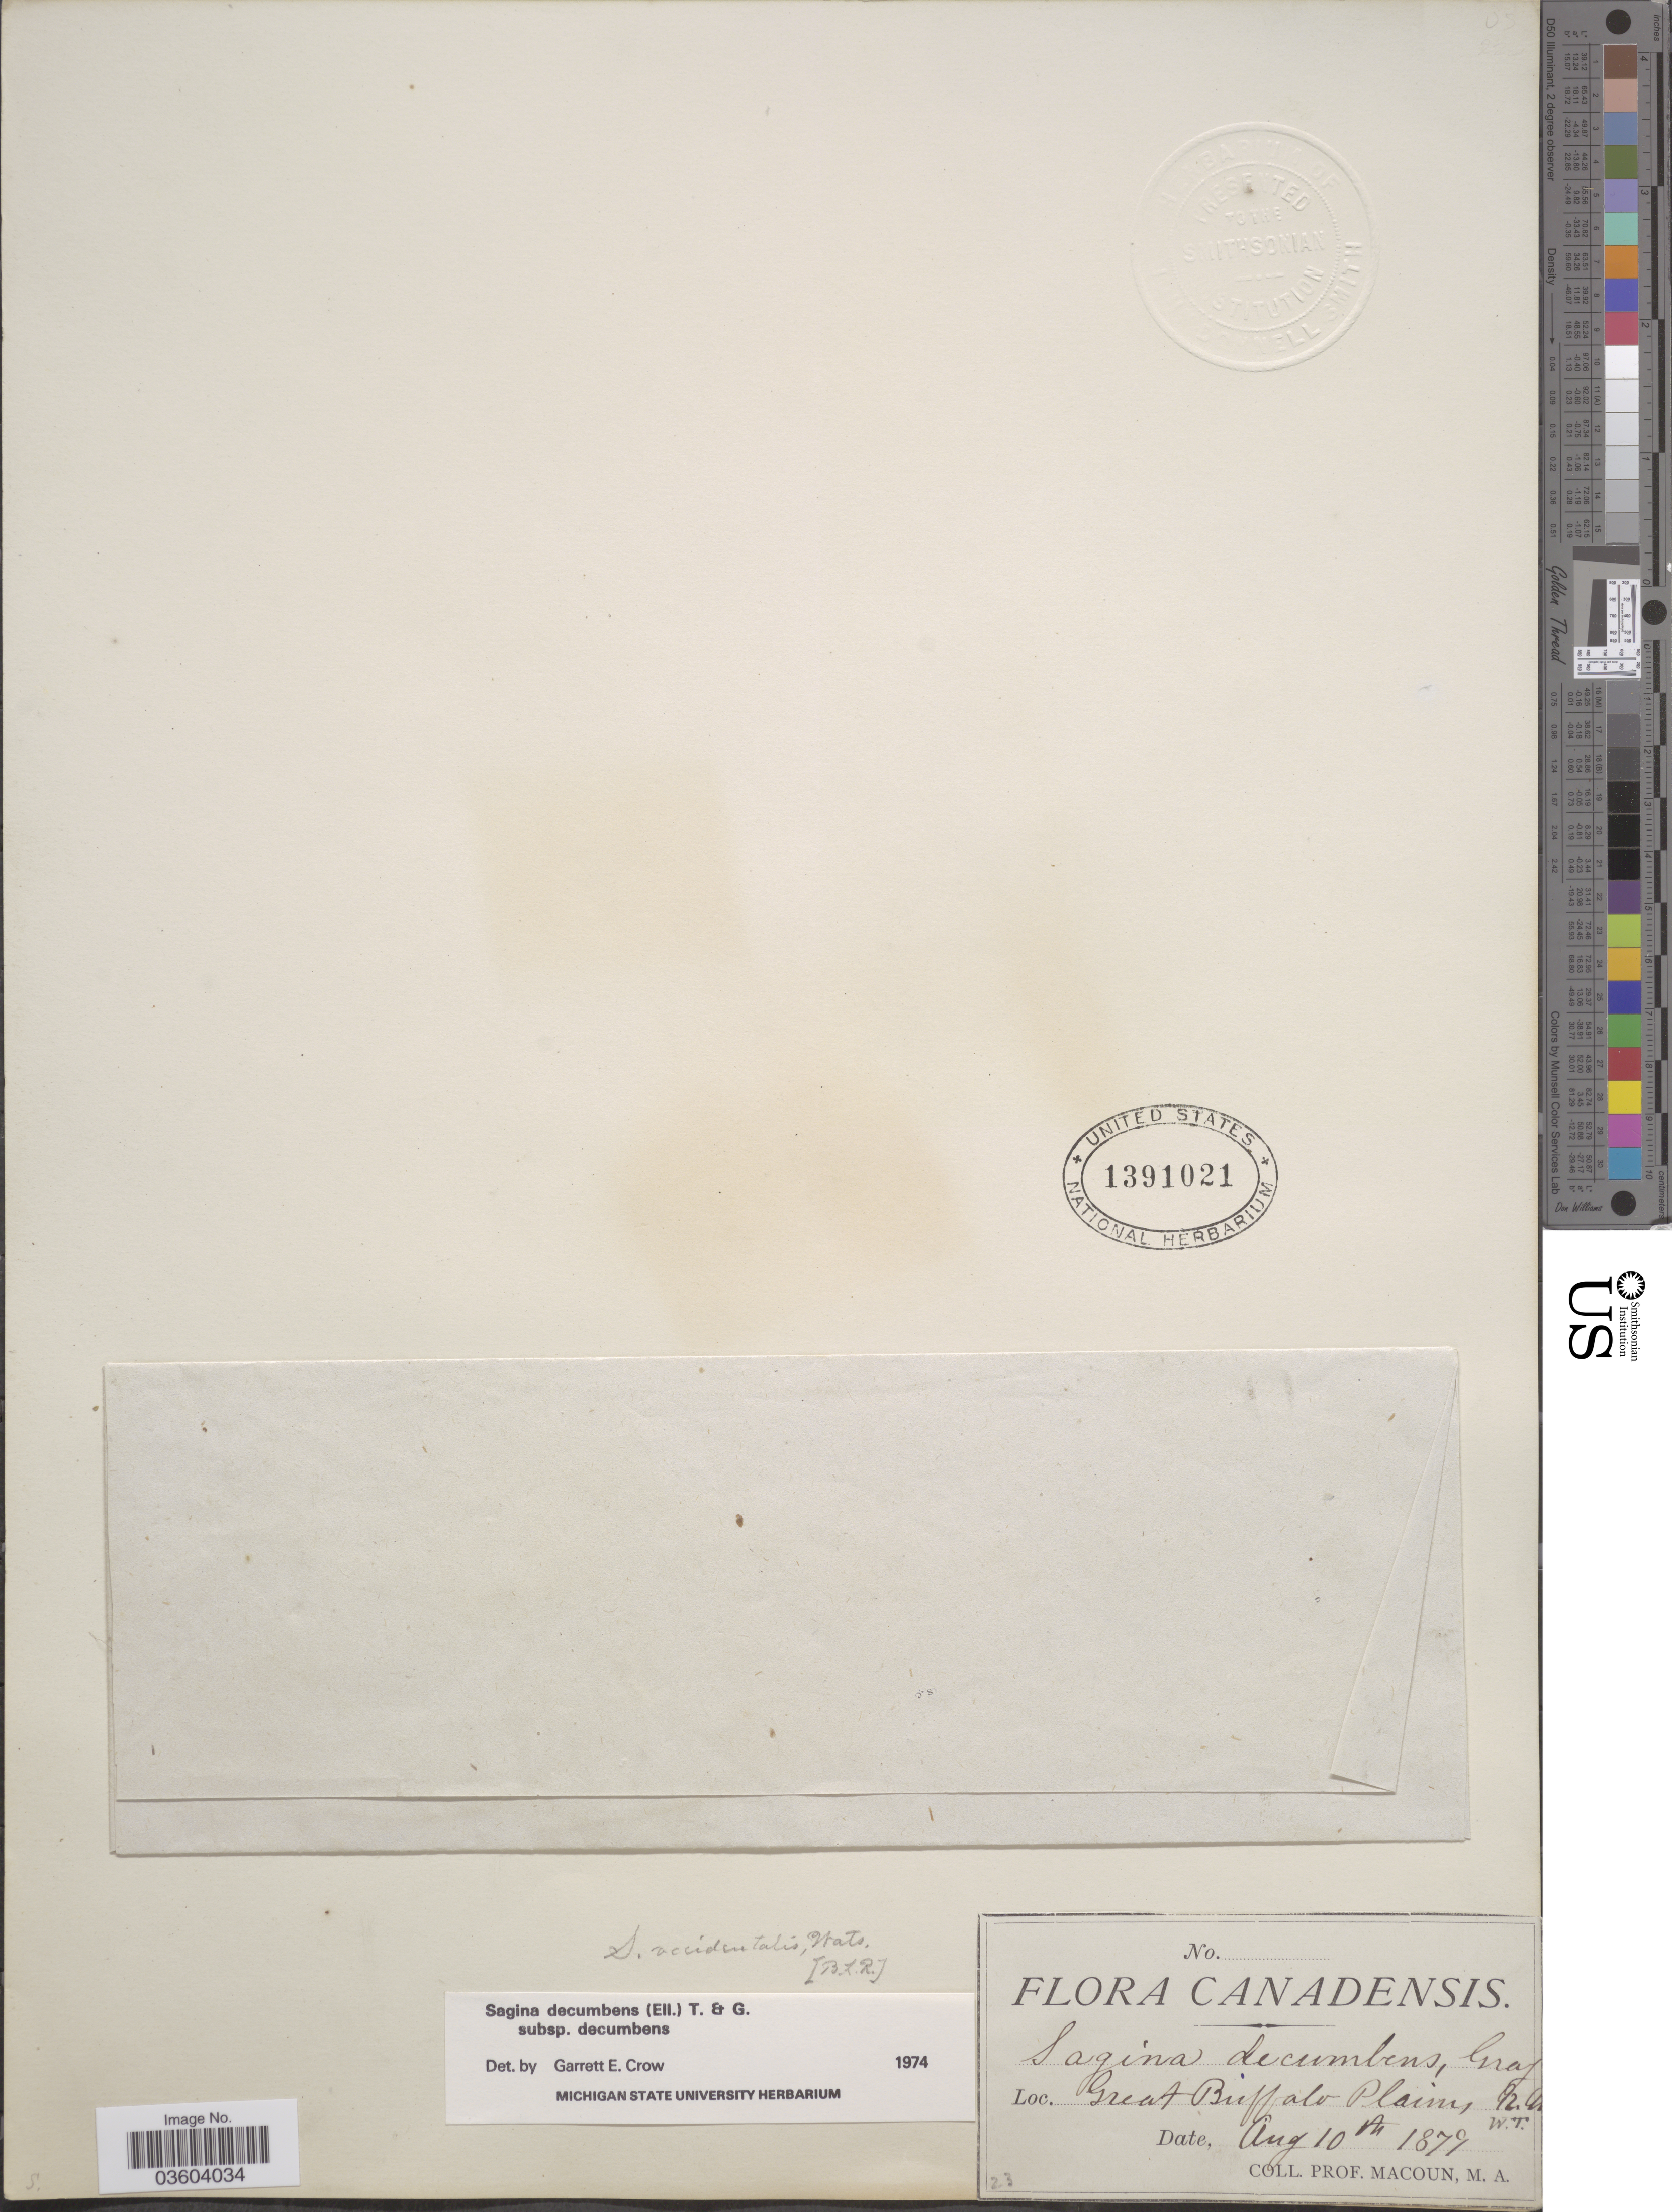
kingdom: Plantae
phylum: Tracheophyta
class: Magnoliopsida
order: Caryophyllales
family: Caryophyllaceae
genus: Sagina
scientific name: Sagina decumbens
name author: (Elliott) Torr. & A. Gray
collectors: Prof. Macoun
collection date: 1879-08-10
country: Canada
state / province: Alberta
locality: Great Buffalo Plains, N. W. T.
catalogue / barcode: US 1391021